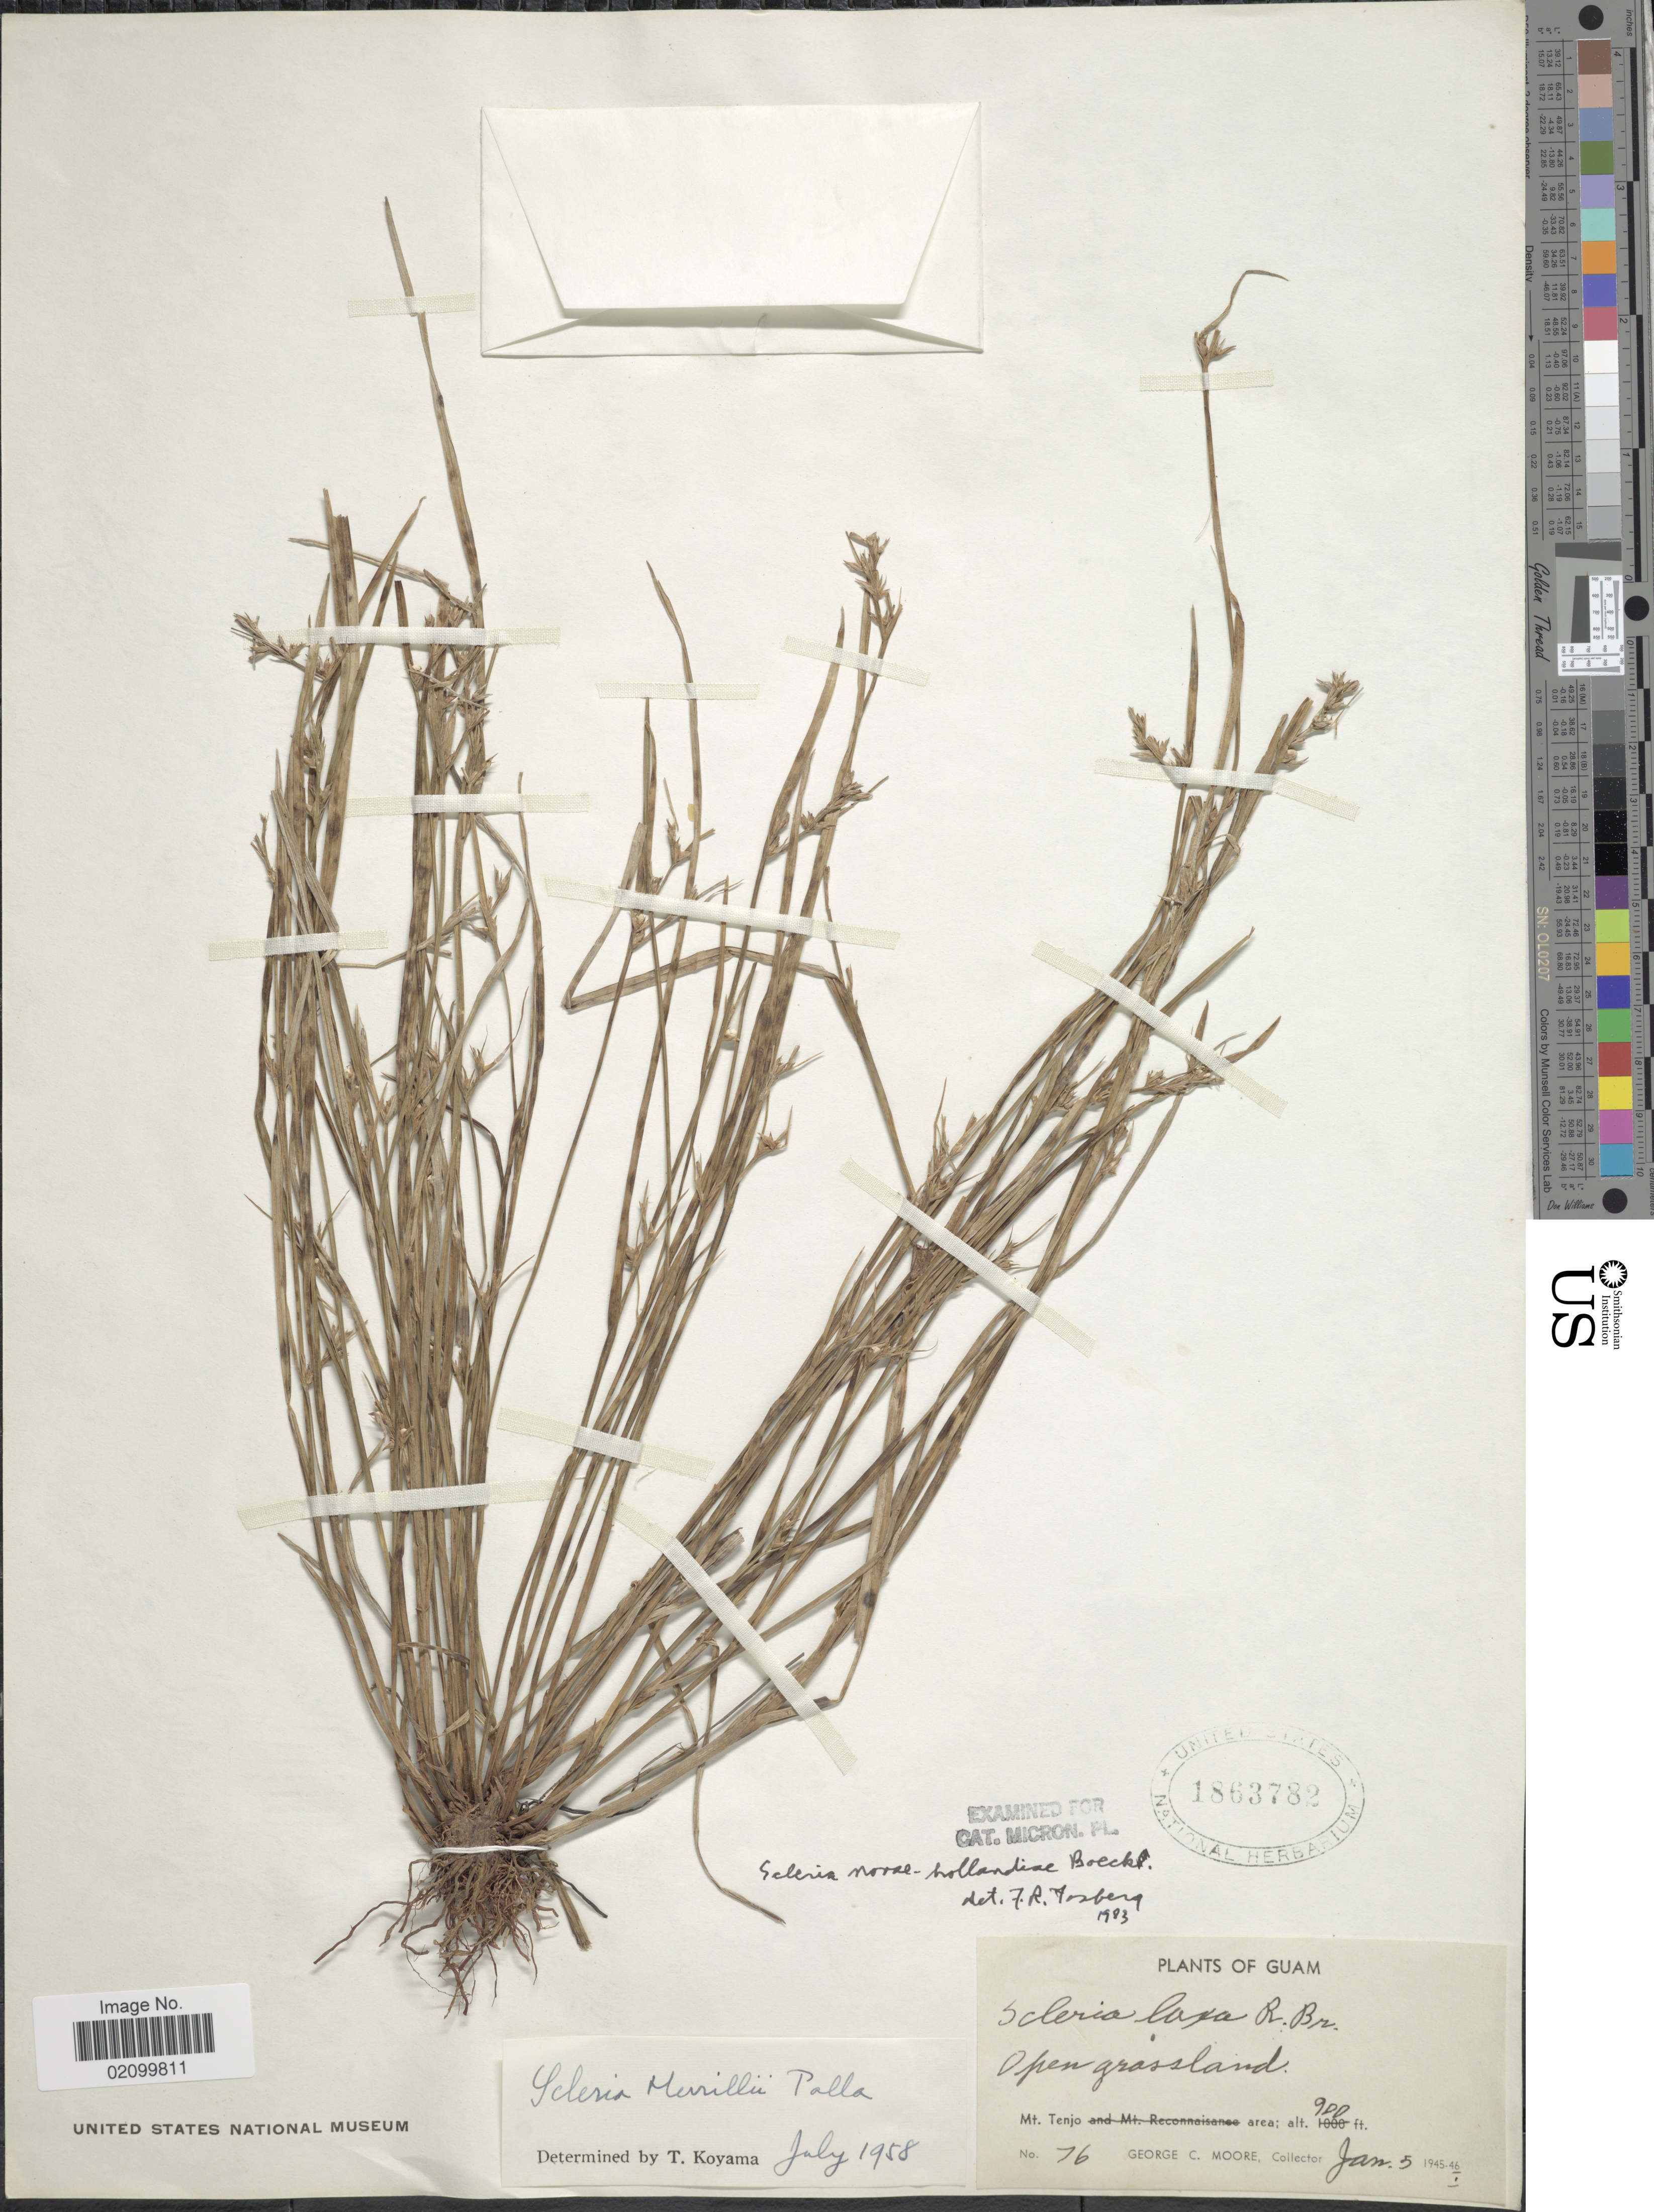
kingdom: Plantae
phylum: Tracheophyta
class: Liliopsida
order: Poales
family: Cyperaceae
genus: Scleria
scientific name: Scleria novae-hollandiae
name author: Boeckeler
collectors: G. C. Moore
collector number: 76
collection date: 1946-01-05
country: Guam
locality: Open grassland. Mt. Tenjo area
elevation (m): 274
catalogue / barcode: US 1863782